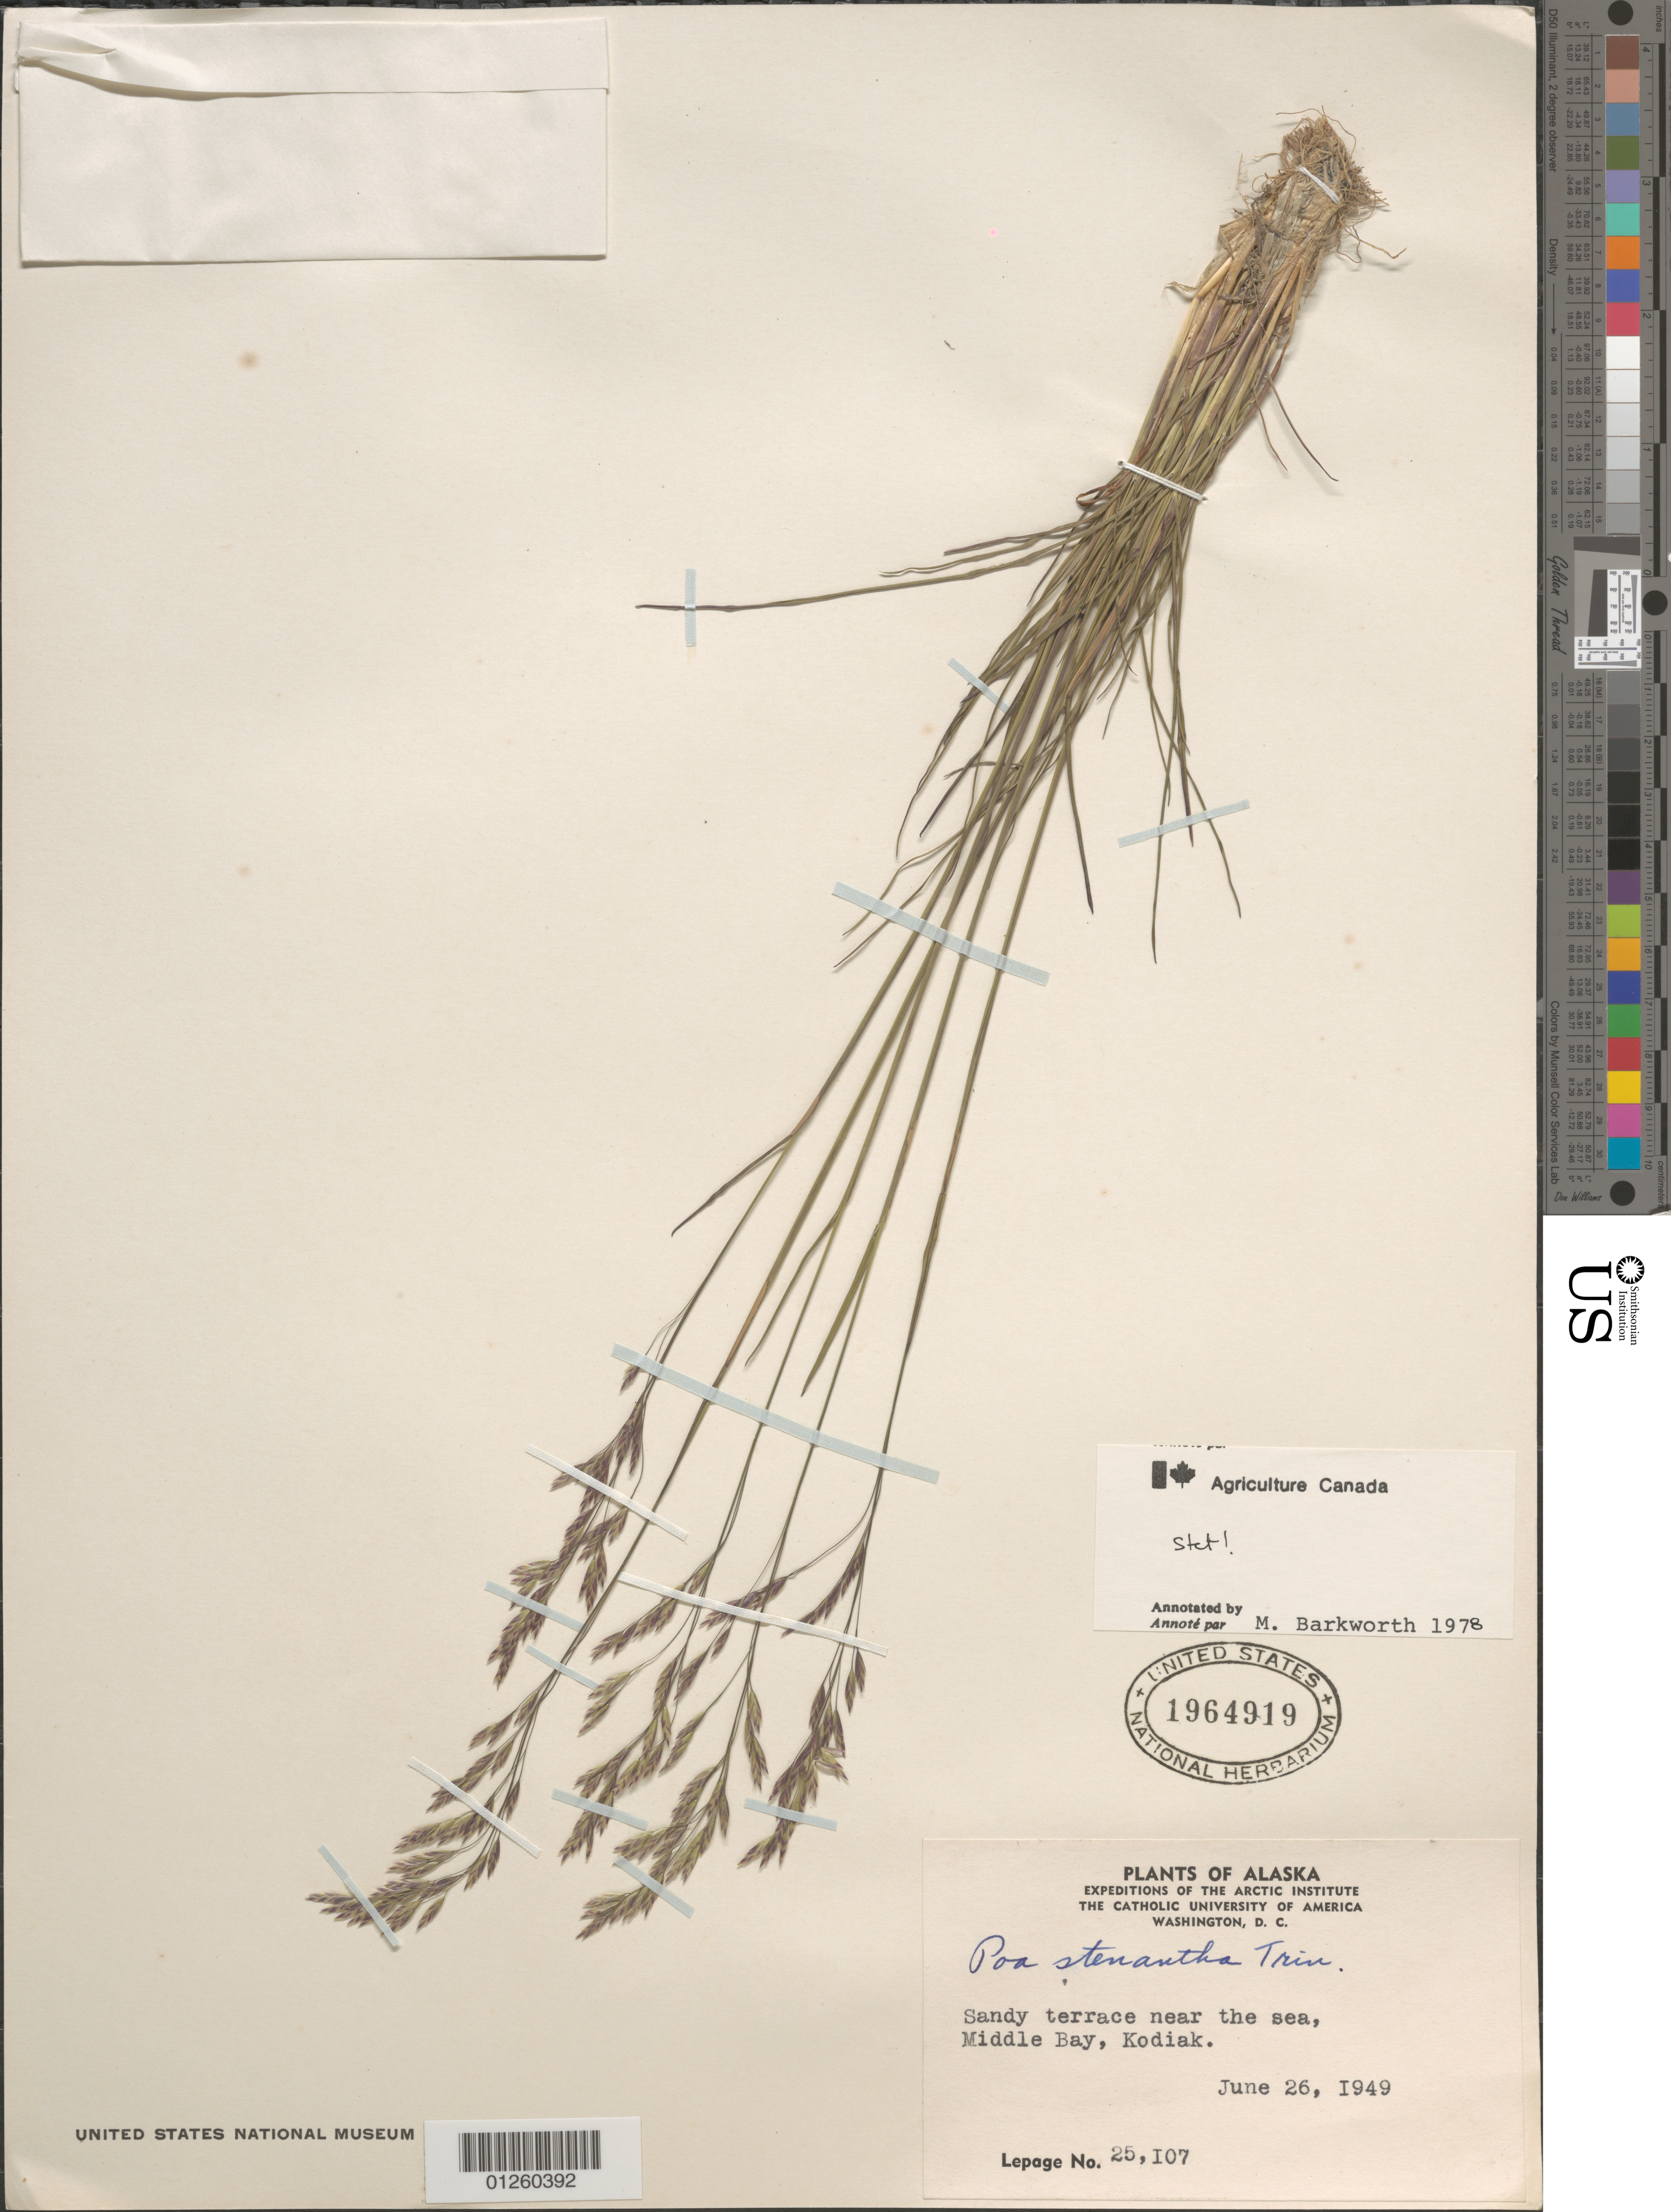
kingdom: Plantae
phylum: Tracheophyta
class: Liliopsida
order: Poales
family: Poaceae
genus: Poa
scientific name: Poa stenantha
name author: Trin.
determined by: Soreng, Robert J., Research Associate (BOT), Smithsonian Institution - National Museum of Natural History (UNITED STATES)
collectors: -. LePage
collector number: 25,107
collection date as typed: June 26, 1949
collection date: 1949-06-26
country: United States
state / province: Alaska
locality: Middle Bay,Kodiak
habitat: Sandy terrace near the sea.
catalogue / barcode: US 1964919